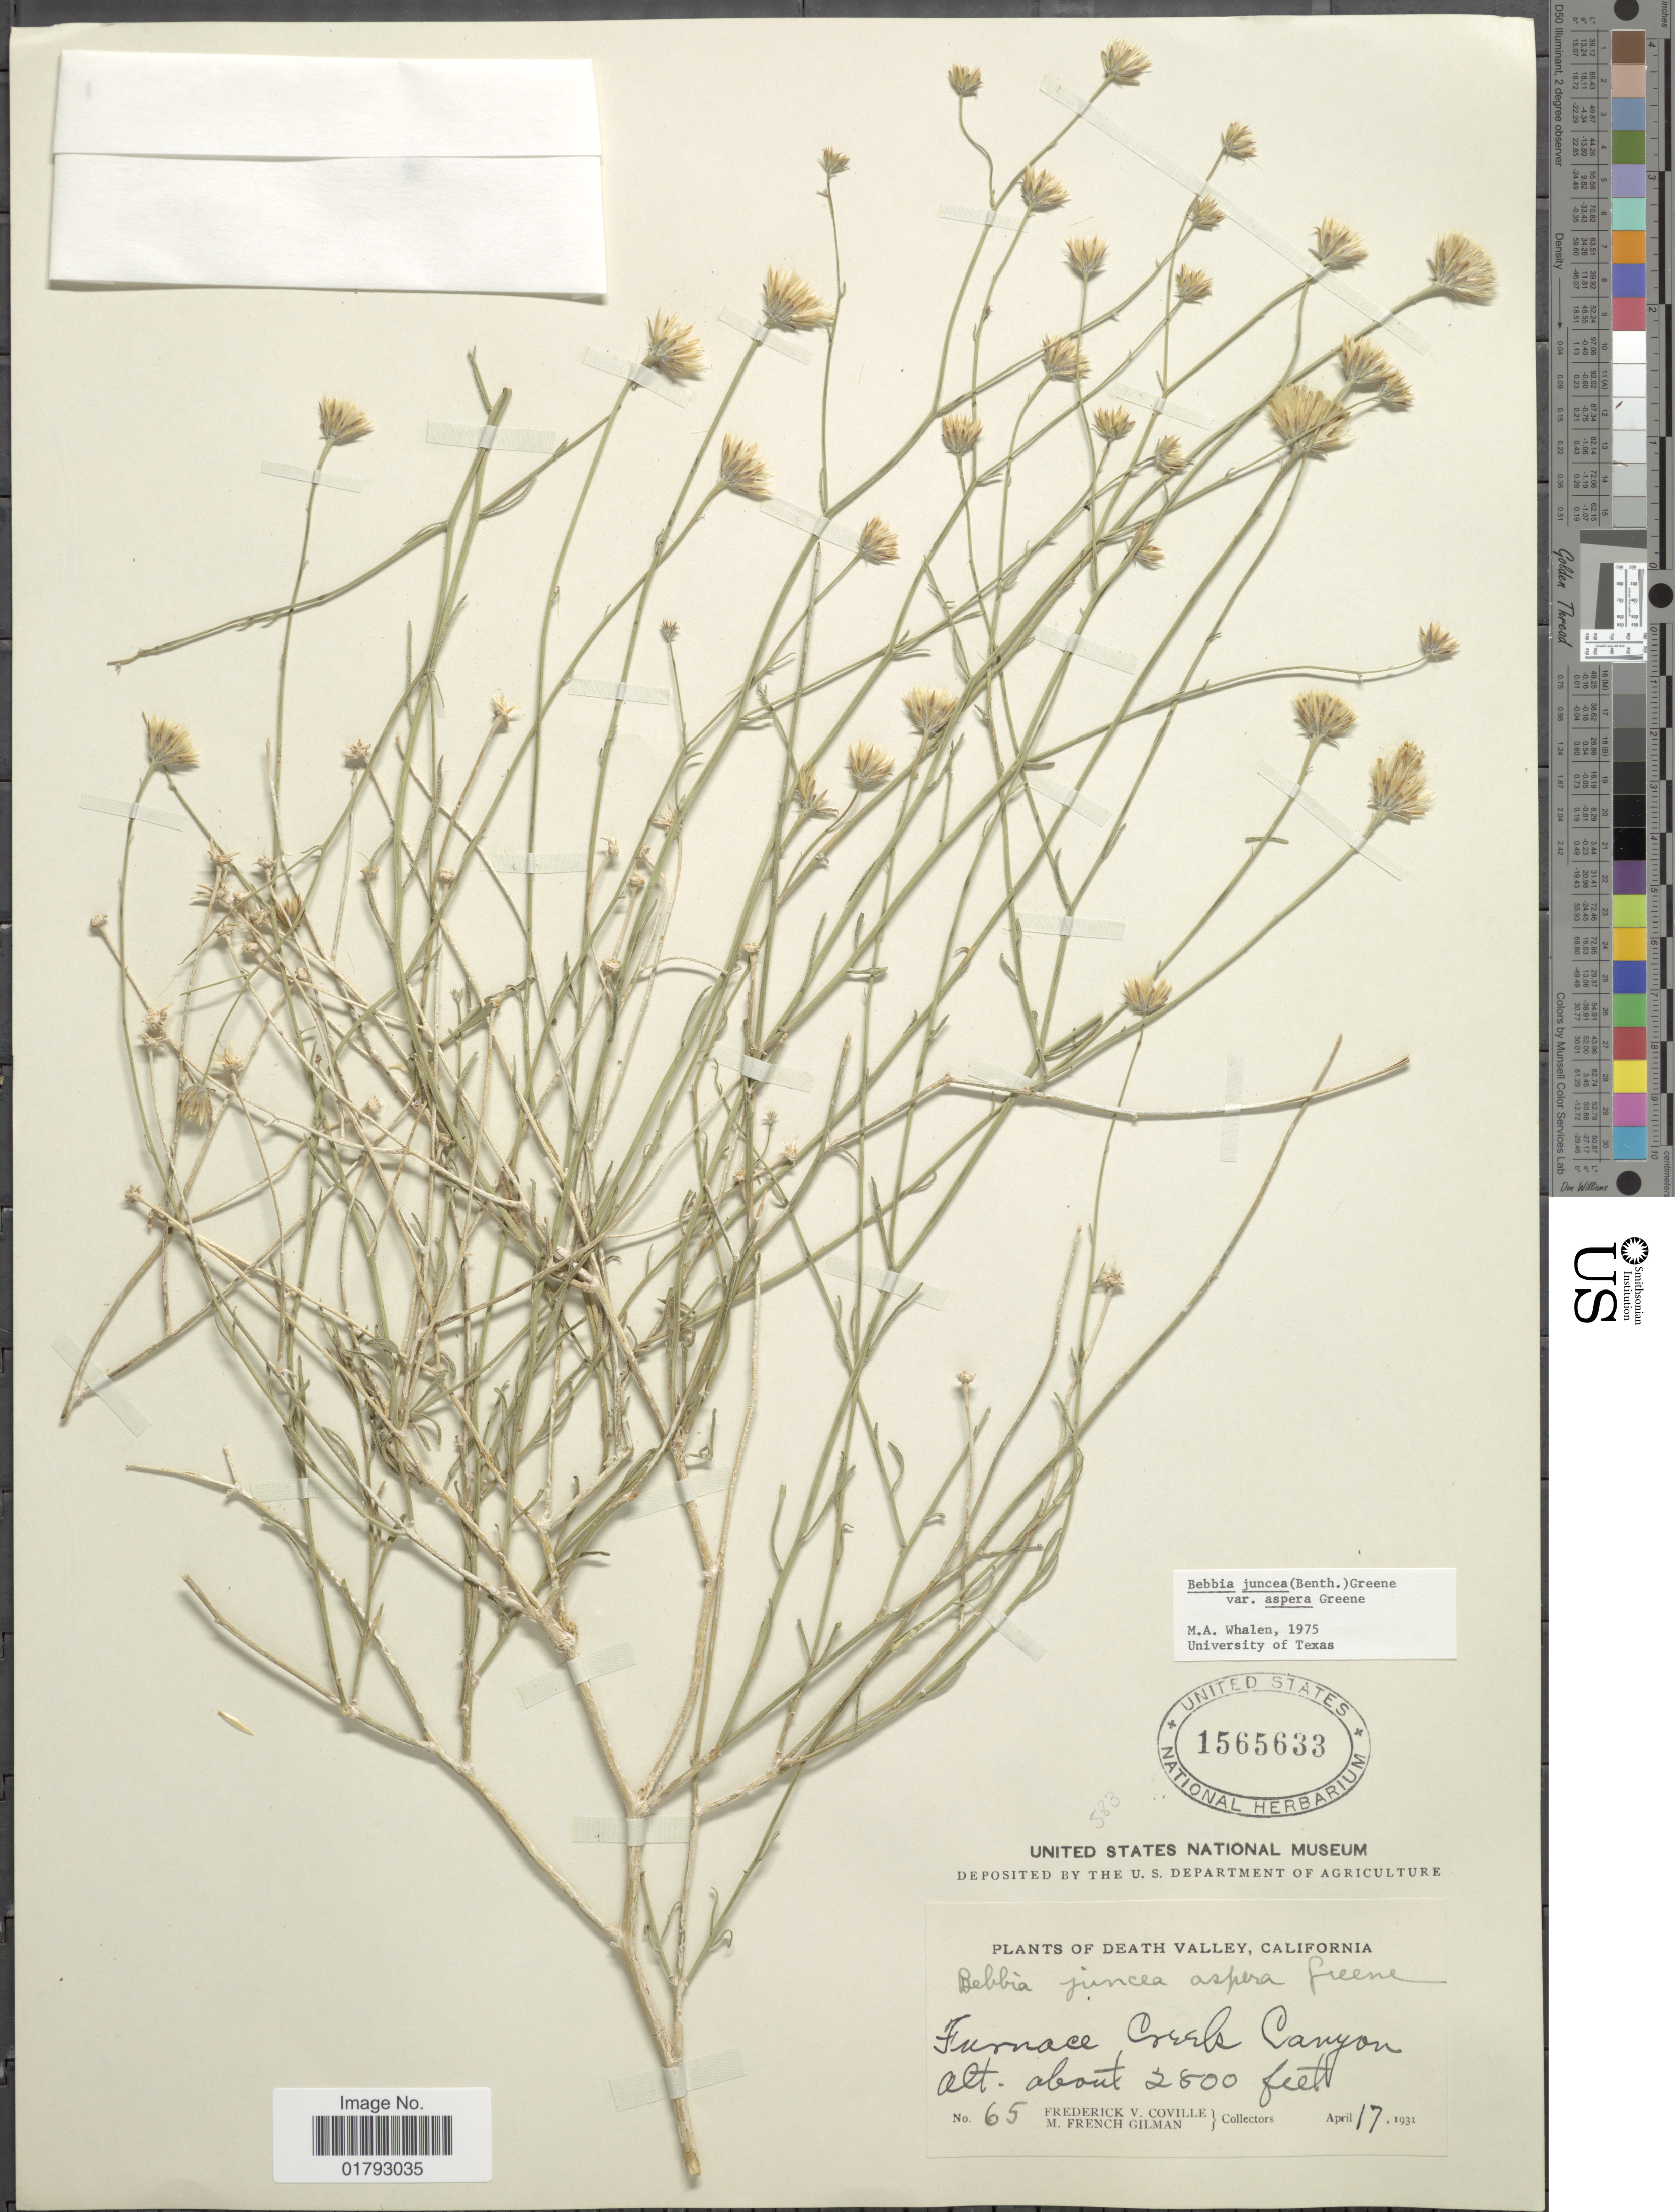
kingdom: Plantae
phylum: Tracheophyta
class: Magnoliopsida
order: Asterales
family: Asteraceae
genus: Bebbia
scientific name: Bebbia juncea var. aspera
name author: Greene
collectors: F. V. Coville & M. F. Gilman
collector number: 65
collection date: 1931-04-17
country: United States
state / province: California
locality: Death Valley, California, Furnace Creek Canyon.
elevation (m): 853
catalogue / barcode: US 1565633